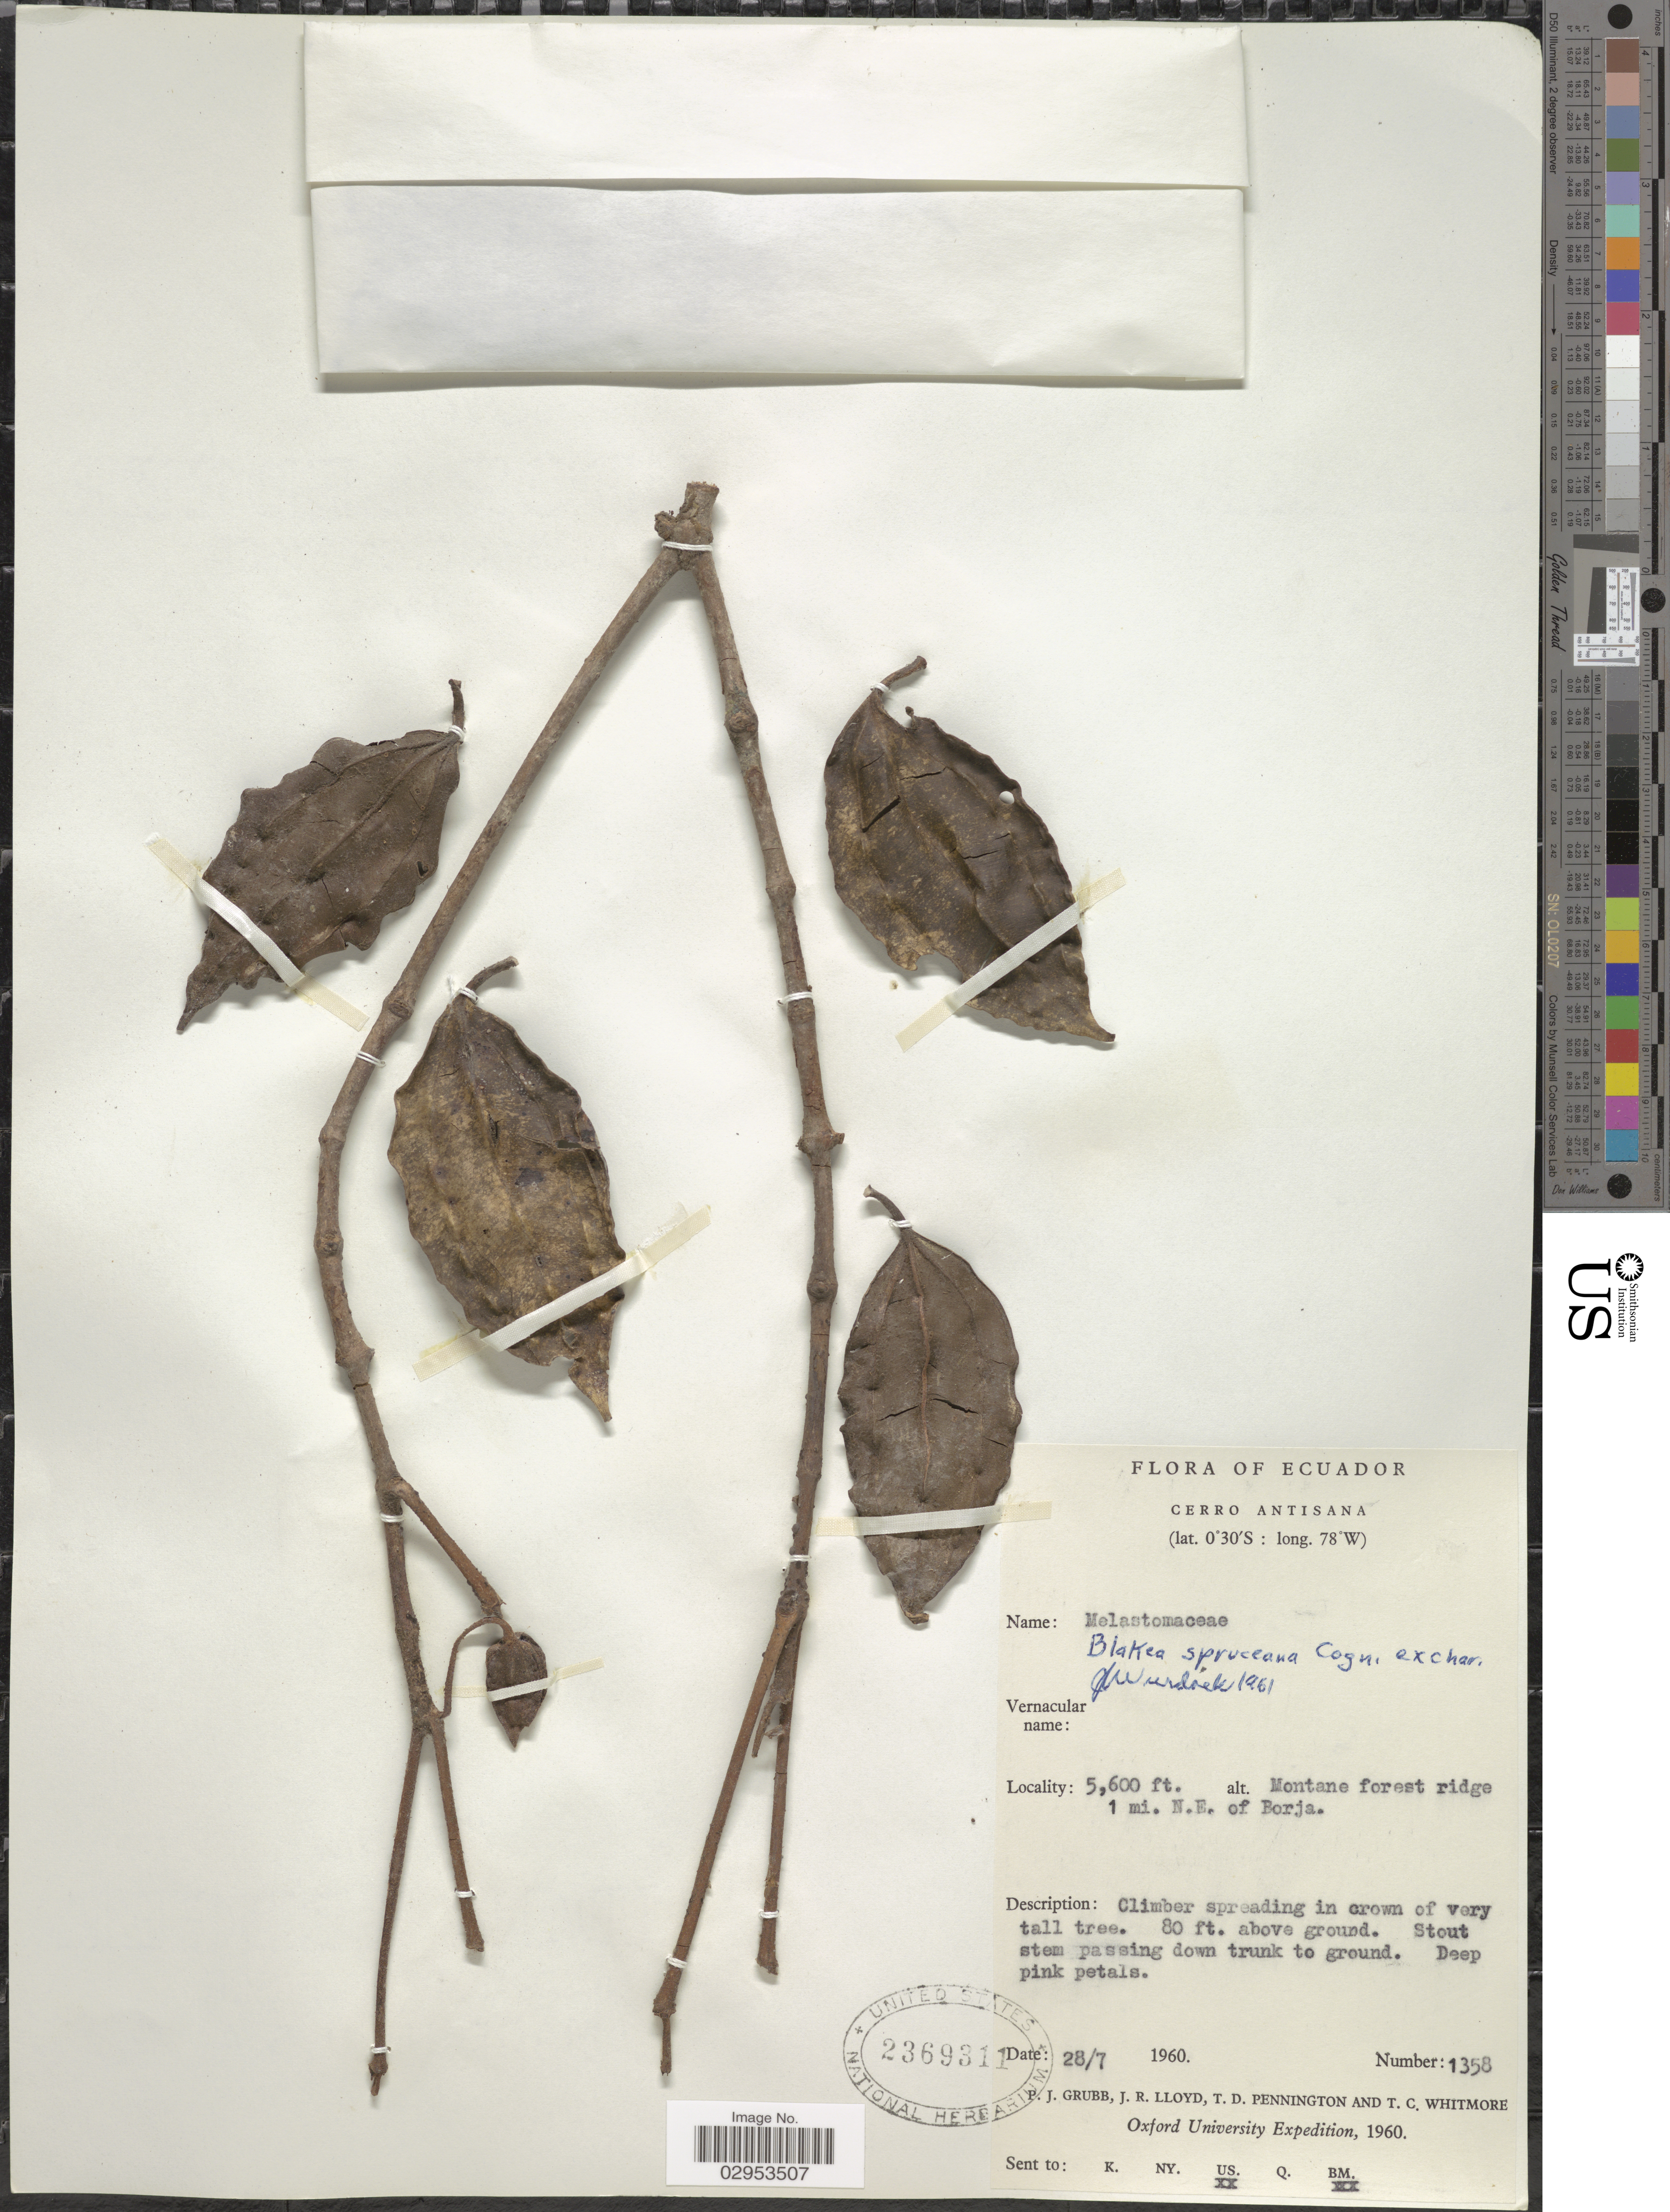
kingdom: Plantae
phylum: Tracheophyta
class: Magnoliopsida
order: Myrtales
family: Melastomataceae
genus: Blakea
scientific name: Blakea spruceana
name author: Cogn.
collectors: P. J. Grubb, J. R. Lloyd, T. D. Pennington & T. C. Whitmore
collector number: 1358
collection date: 1960-07-28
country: Ecuador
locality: Cerro Antisana. 1 mi. N.E. of Borja.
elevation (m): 1707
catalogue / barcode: US 2369311